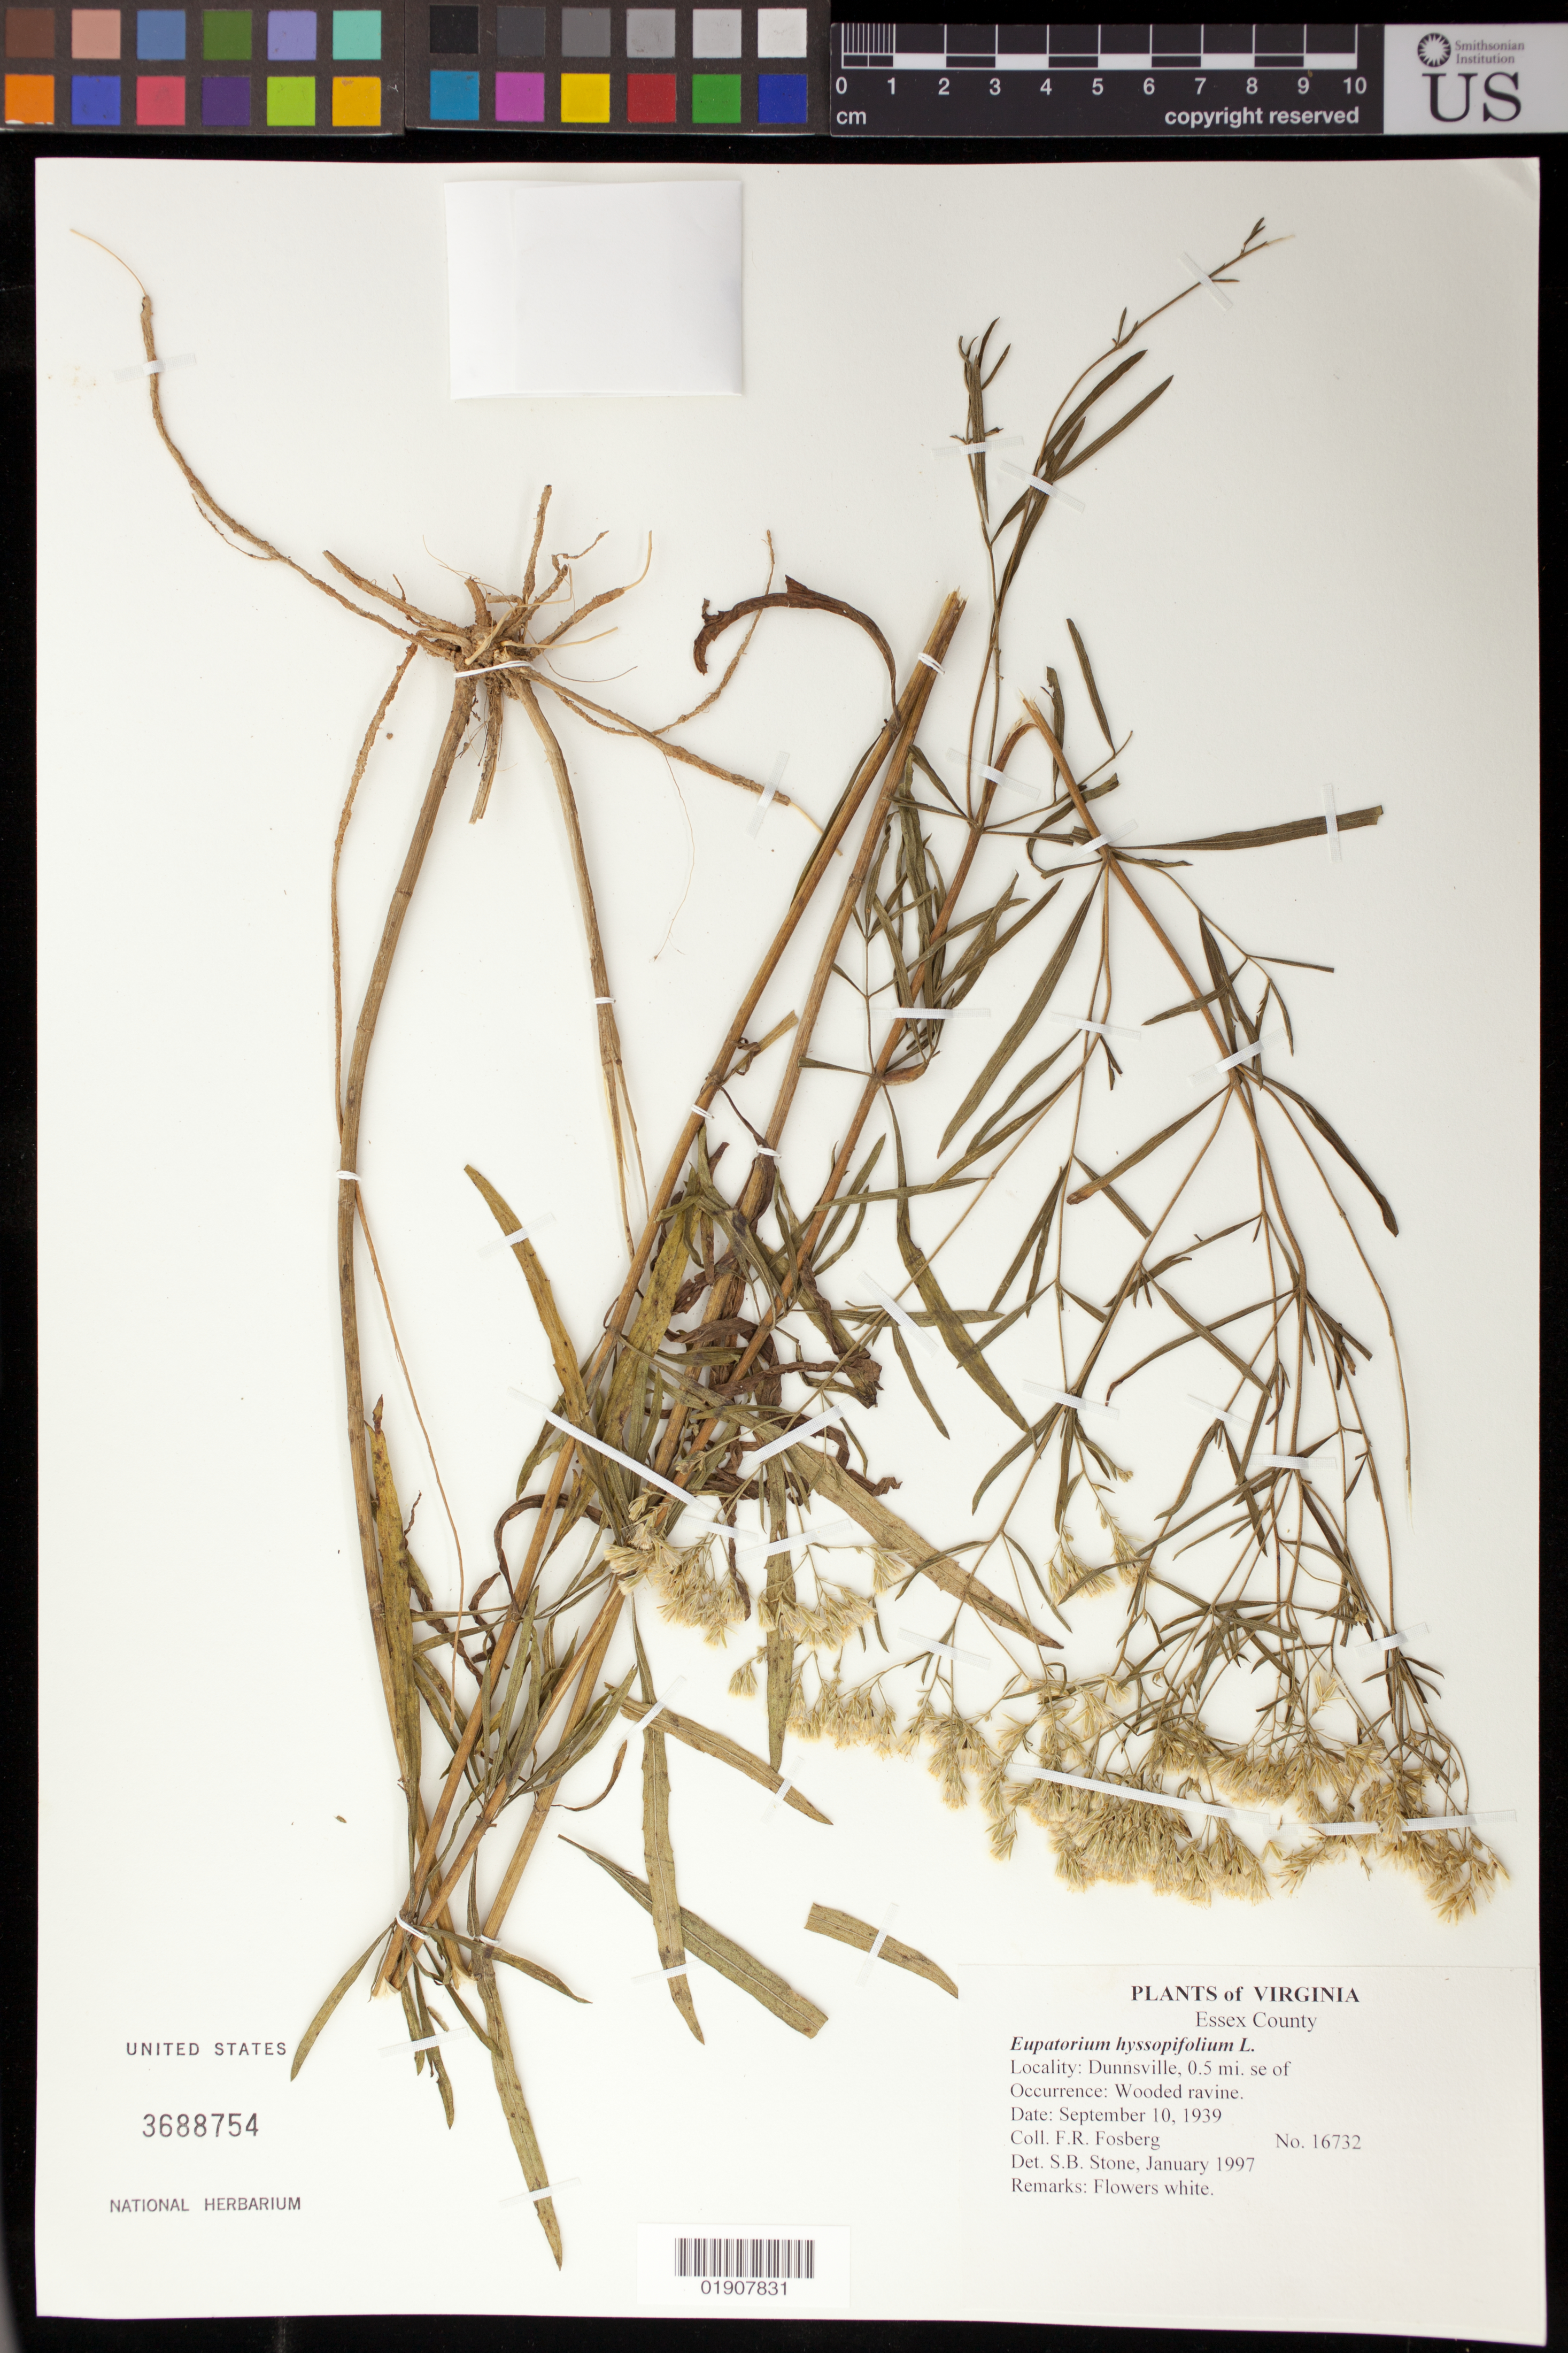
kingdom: Plantae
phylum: Tracheophyta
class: Magnoliopsida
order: Asterales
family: Asteraceae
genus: Eupatorium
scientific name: Eupatorium hyssopifolium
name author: L.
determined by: Stone, S. B.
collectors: F. R. Fosberg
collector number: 16732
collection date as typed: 10 Sep 1939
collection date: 1939-09-10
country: United States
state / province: Virginia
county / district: Essex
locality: Dunnsville, 0.5 mi. SE of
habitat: Wooded ravine.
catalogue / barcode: US 3688754